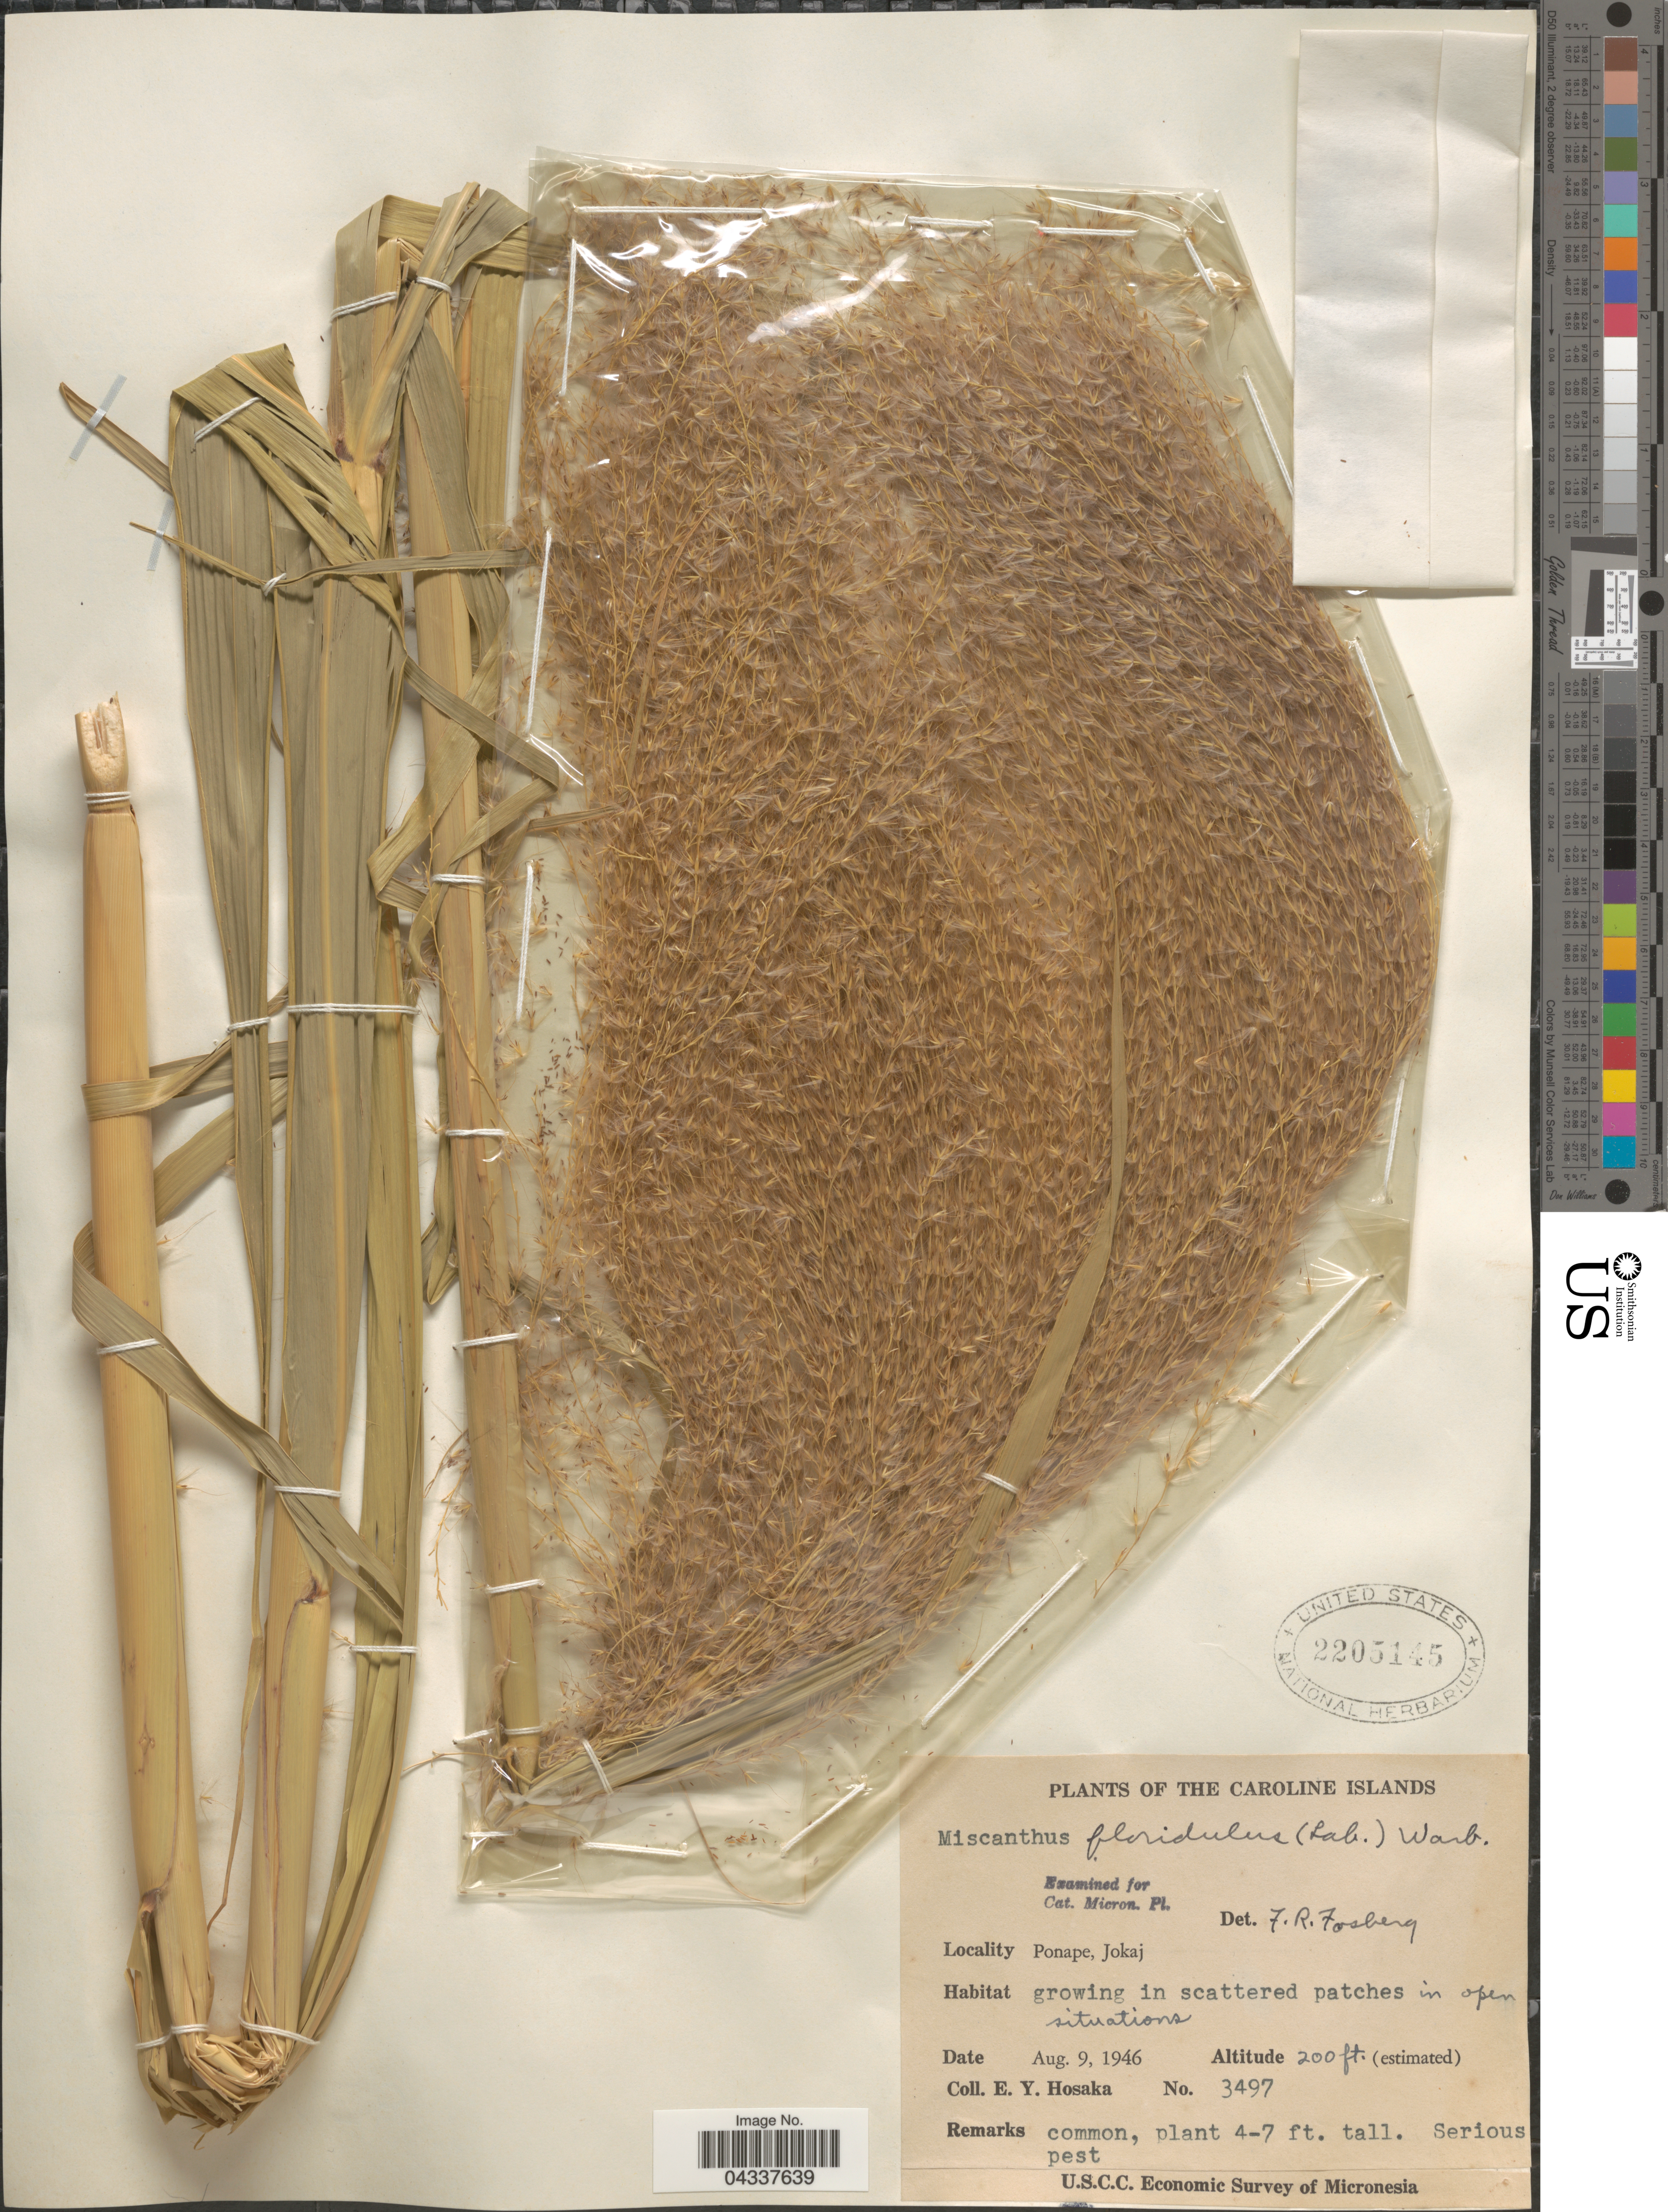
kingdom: Plantae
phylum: Tracheophyta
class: Liliopsida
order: Poales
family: Poaceae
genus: Miscanthus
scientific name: Miscanthus floridulus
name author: (Labill.) Warb.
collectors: E. Y. Hosaka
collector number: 3497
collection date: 1946-08-09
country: Micronesia, Federated States of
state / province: Pohnpei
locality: Caroline Islands. Ponape, Jokaj. U. S. C. C. Economic Survey of Micronesia.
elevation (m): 61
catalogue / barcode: US 2205145